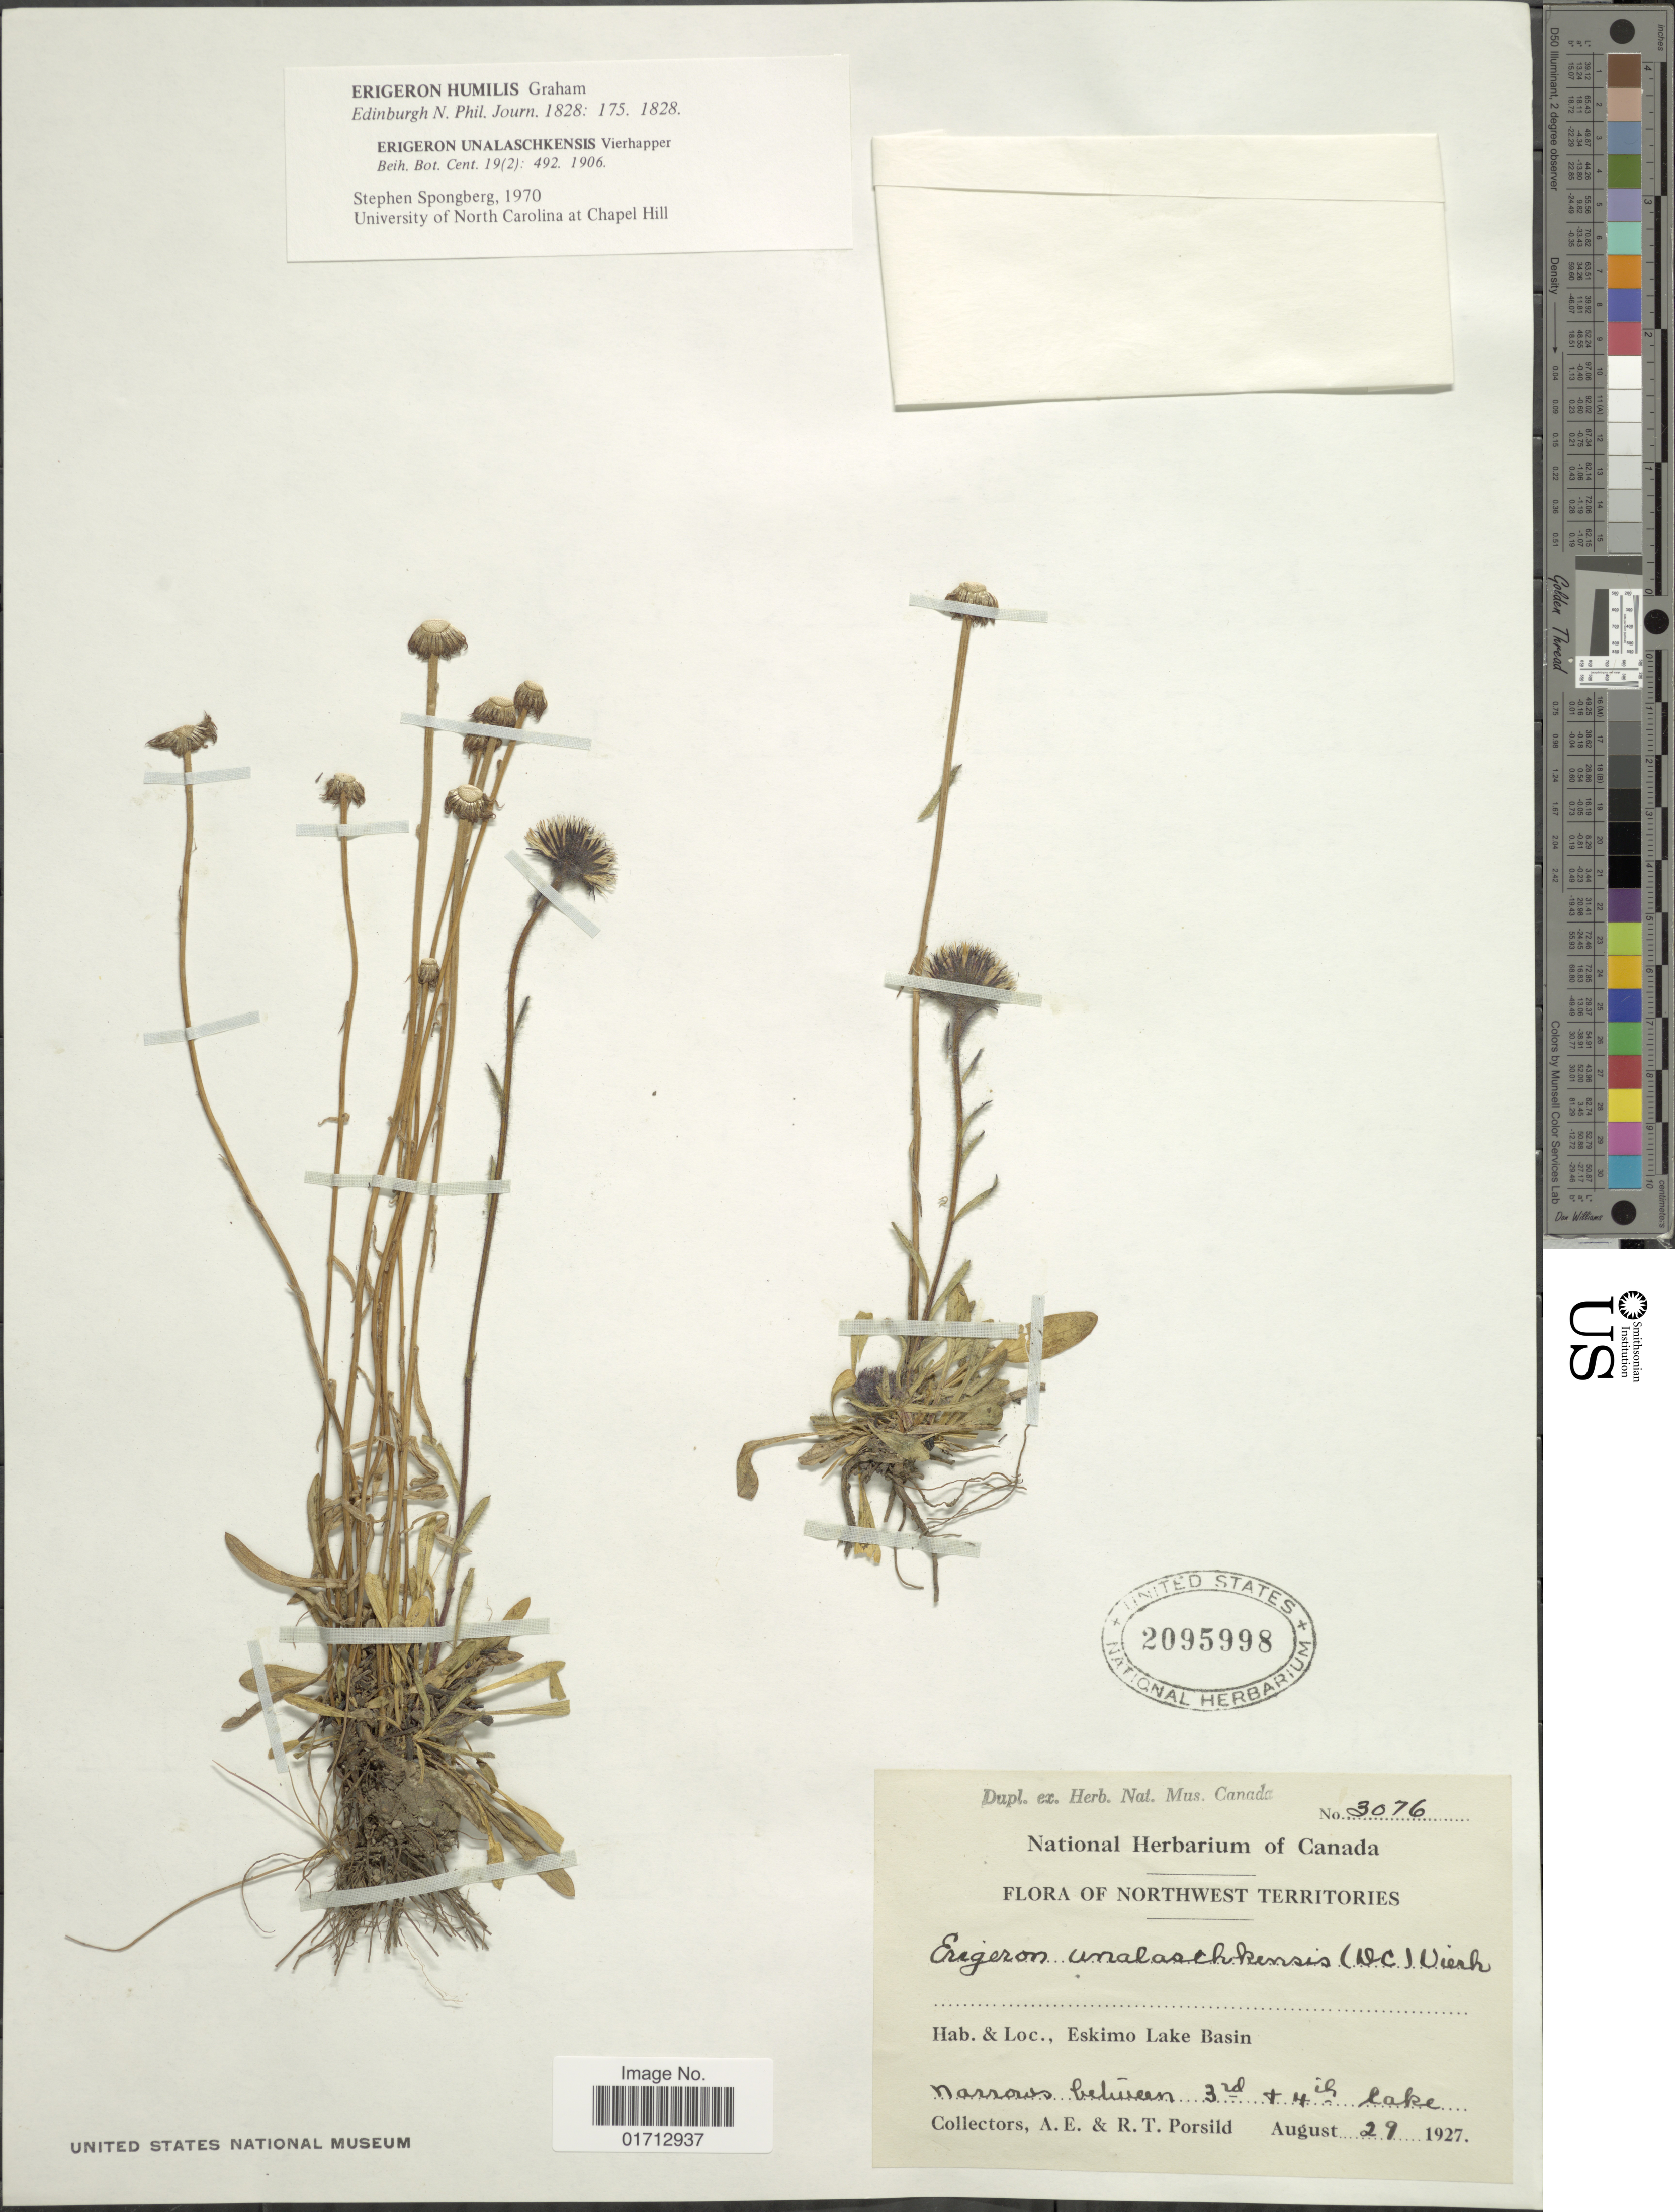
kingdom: Plantae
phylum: Tracheophyta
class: Magnoliopsida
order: Asterales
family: Asteraceae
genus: Erigeron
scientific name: Erigeron humilis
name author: Graham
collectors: A. E. Porsild & R. T. Porsild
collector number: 3076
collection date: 1927-08-29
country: Canada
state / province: Northwest Territories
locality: Eskimo Lake Basin, narrows between 3rd & 4th Lake.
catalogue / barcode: US 2095998